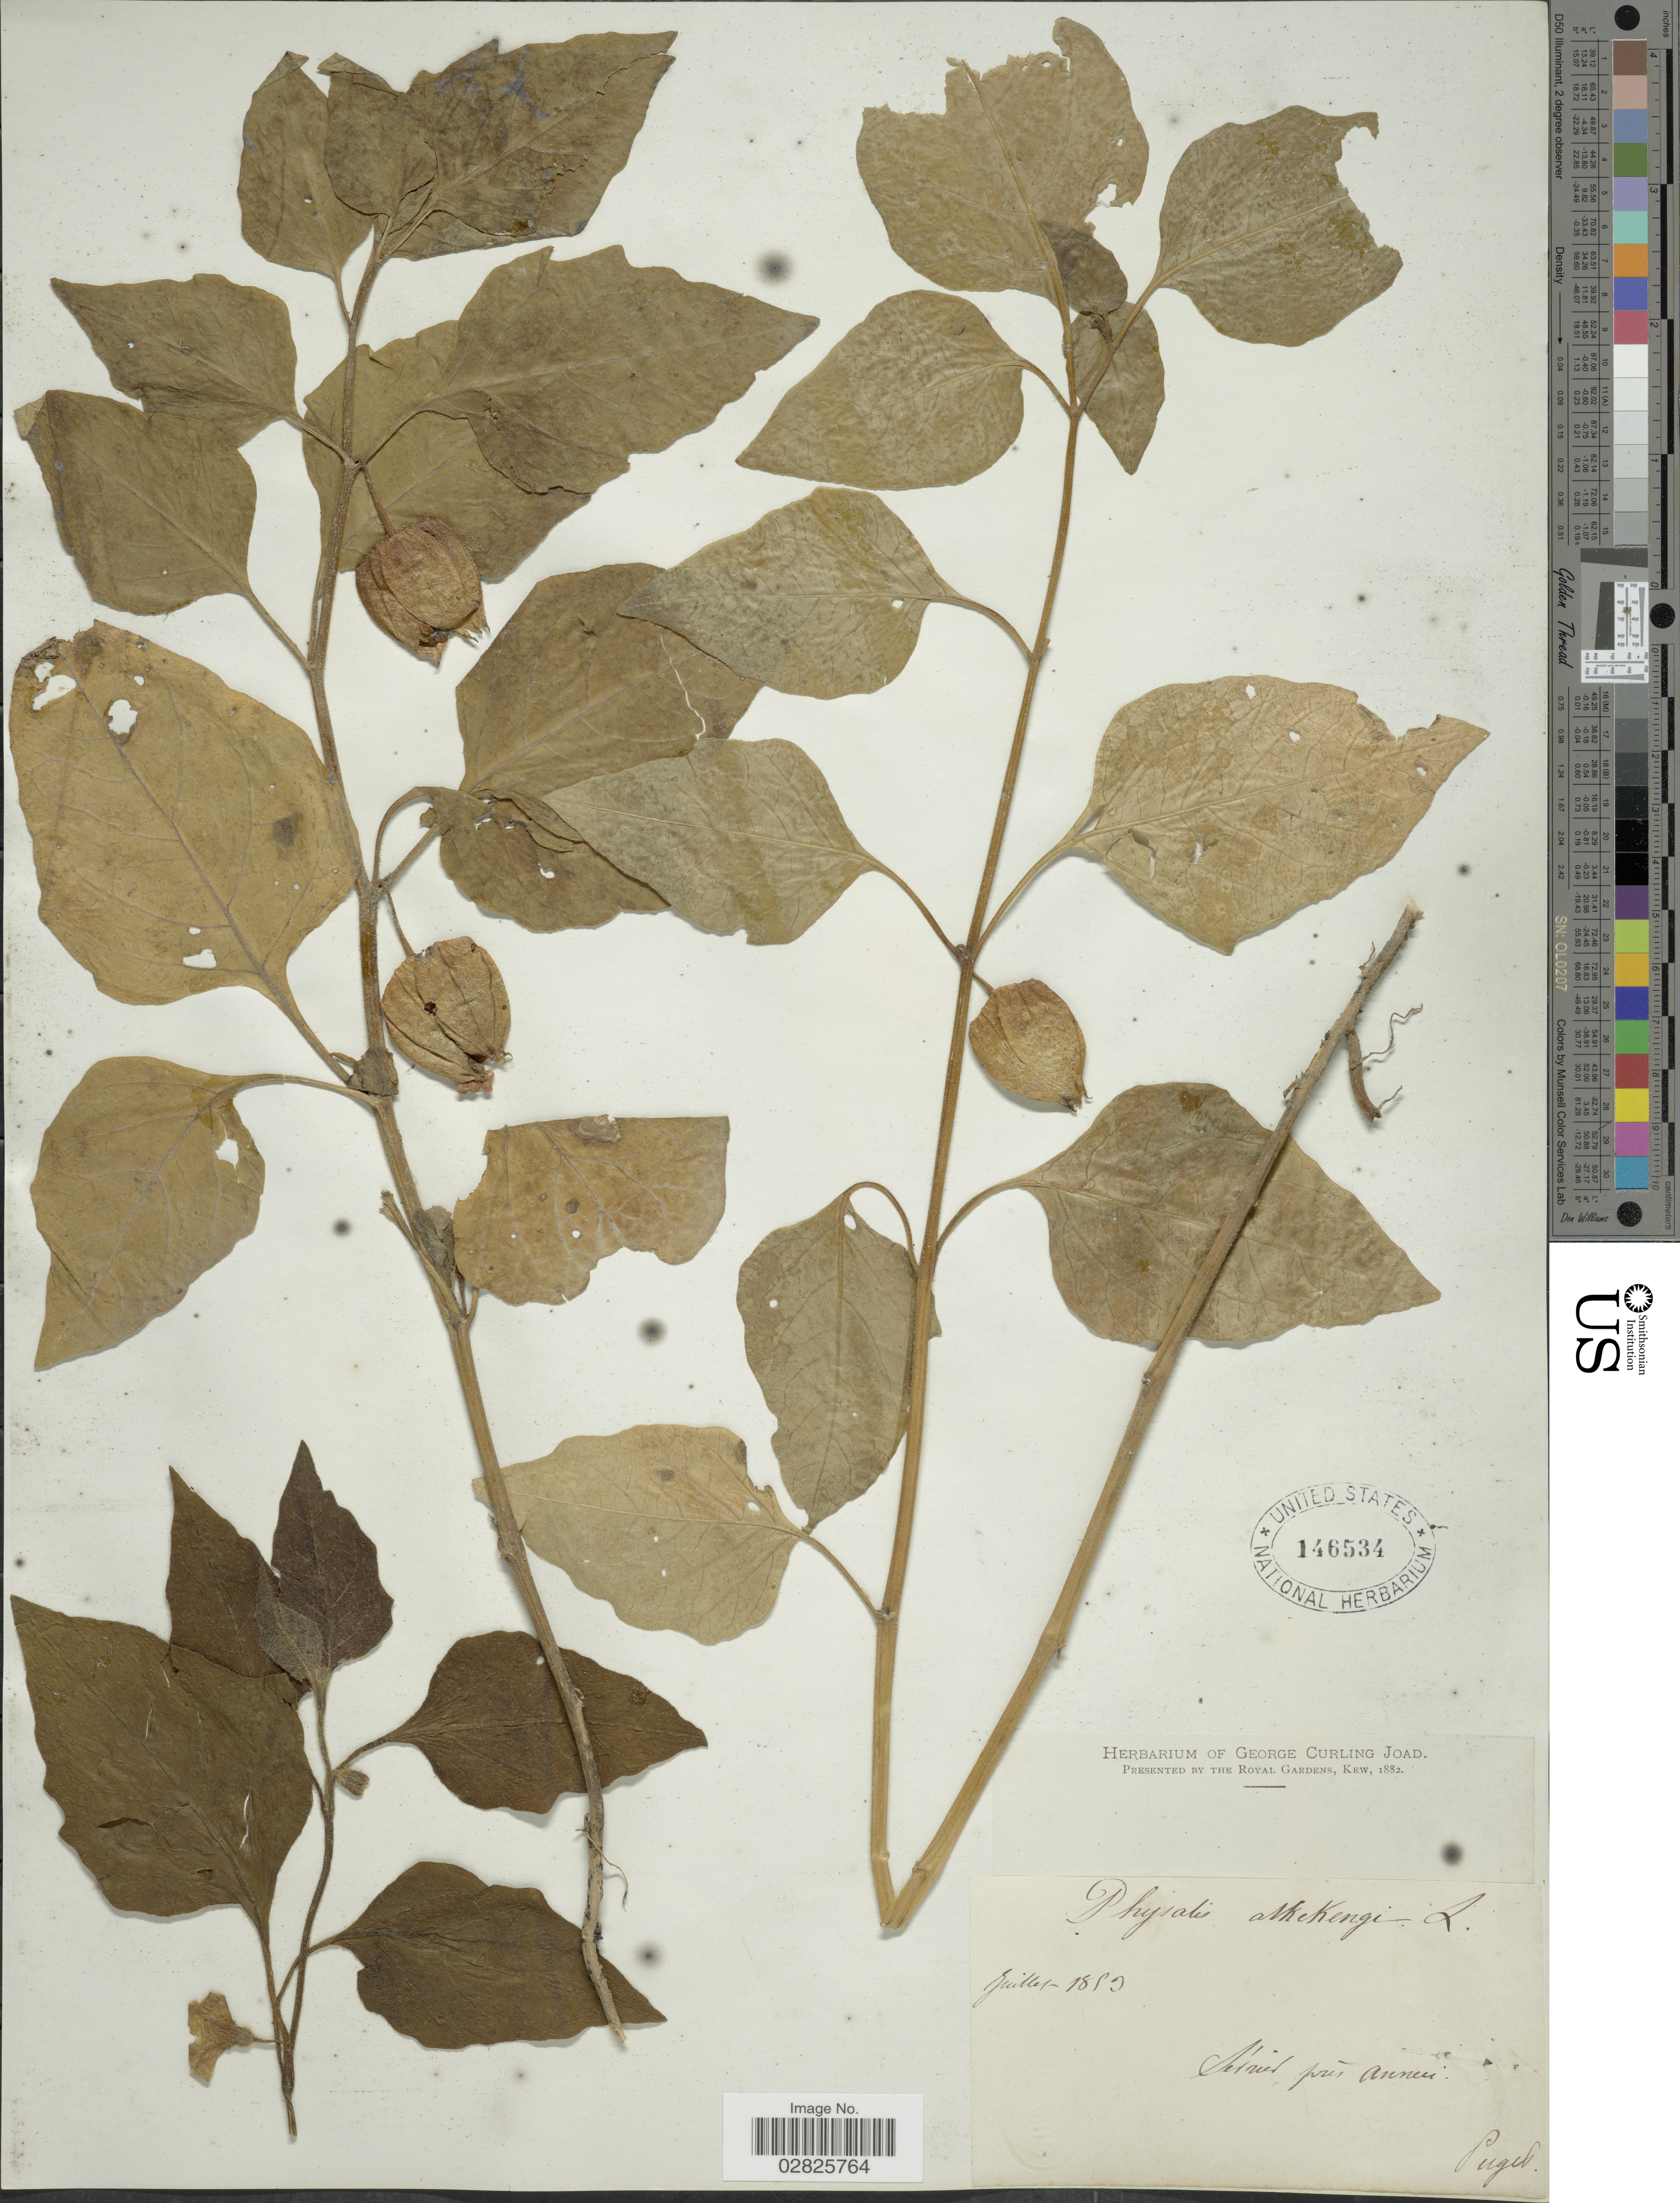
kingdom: Plantae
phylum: Tracheophyta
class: Magnoliopsida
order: Solanales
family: Solanaceae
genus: Physalis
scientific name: Physalis alkekengi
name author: L.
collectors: -. Puget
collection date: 1853-07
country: France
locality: Setries [interpreted] près Annen.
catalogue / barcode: US 146534